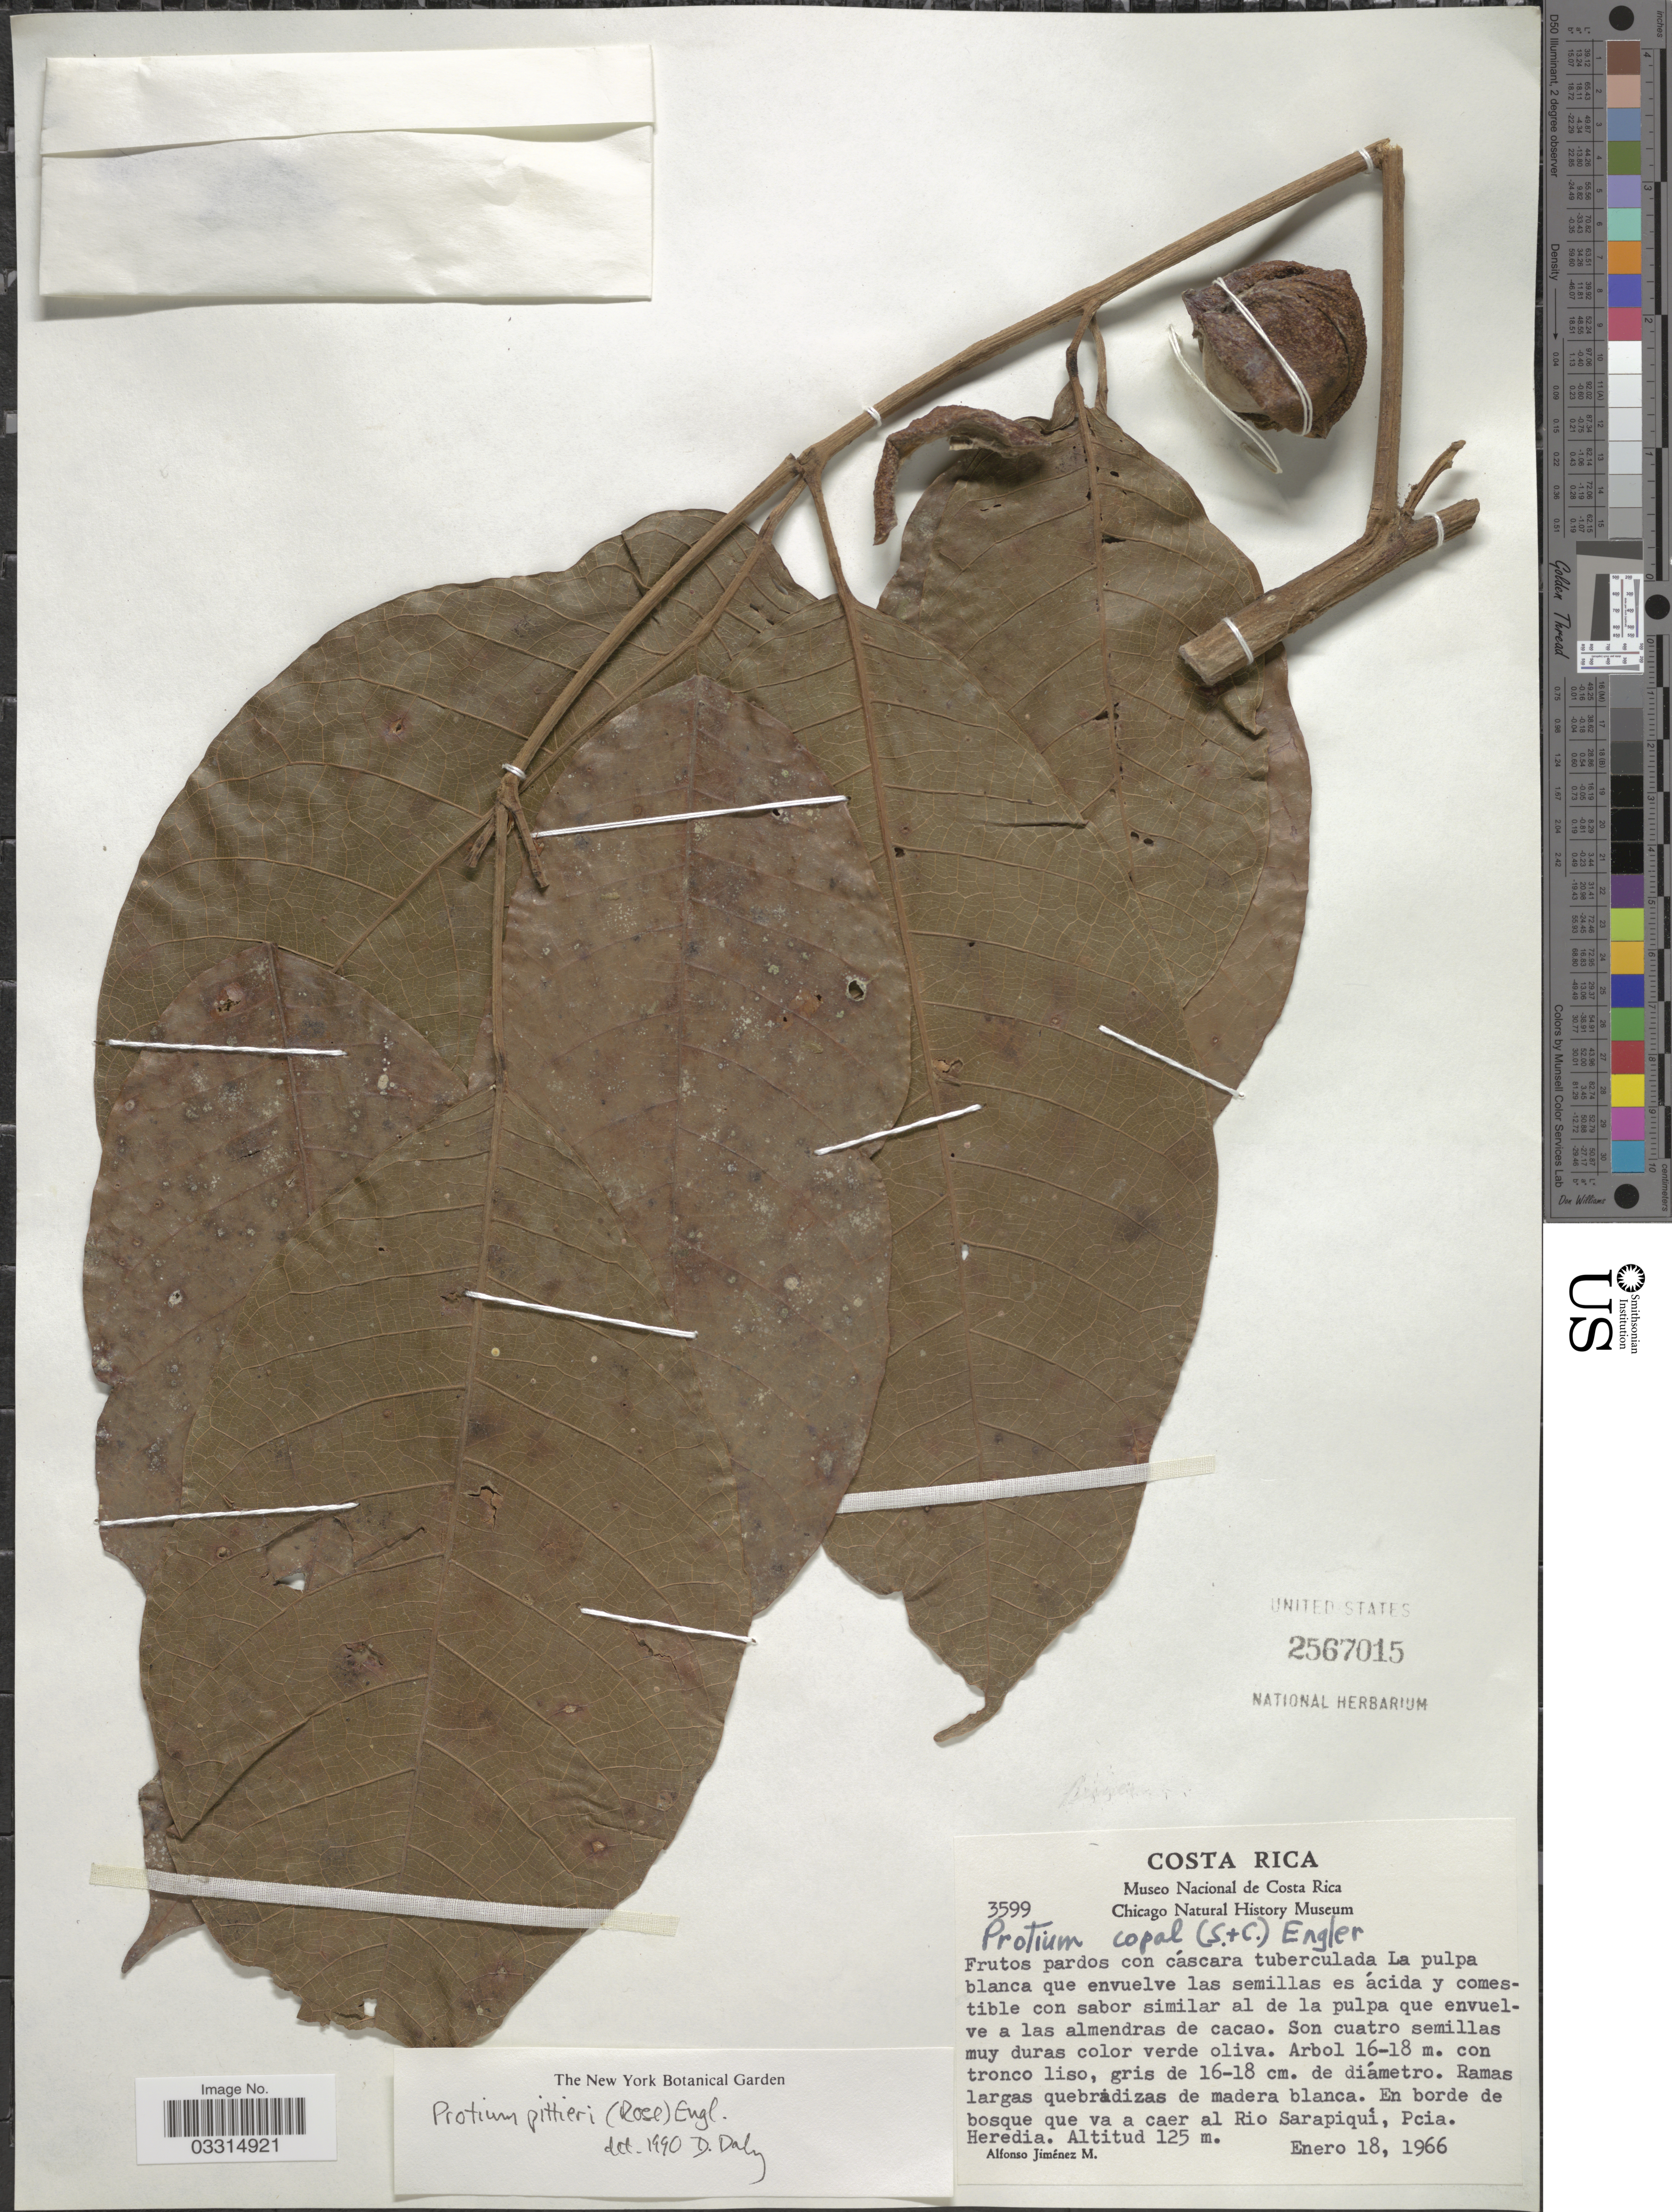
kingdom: Plantae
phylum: Tracheophyta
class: Magnoliopsida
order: Sapindales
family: Burseraceae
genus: Protium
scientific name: Protium unifoliolatum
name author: Engl.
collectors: A. Jimenez M.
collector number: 3599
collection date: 1966-01-18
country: Costa Rica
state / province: Heredia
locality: En borde de bosque que va a caer al Rio Sarapiqui.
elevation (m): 125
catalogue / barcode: US 2567015